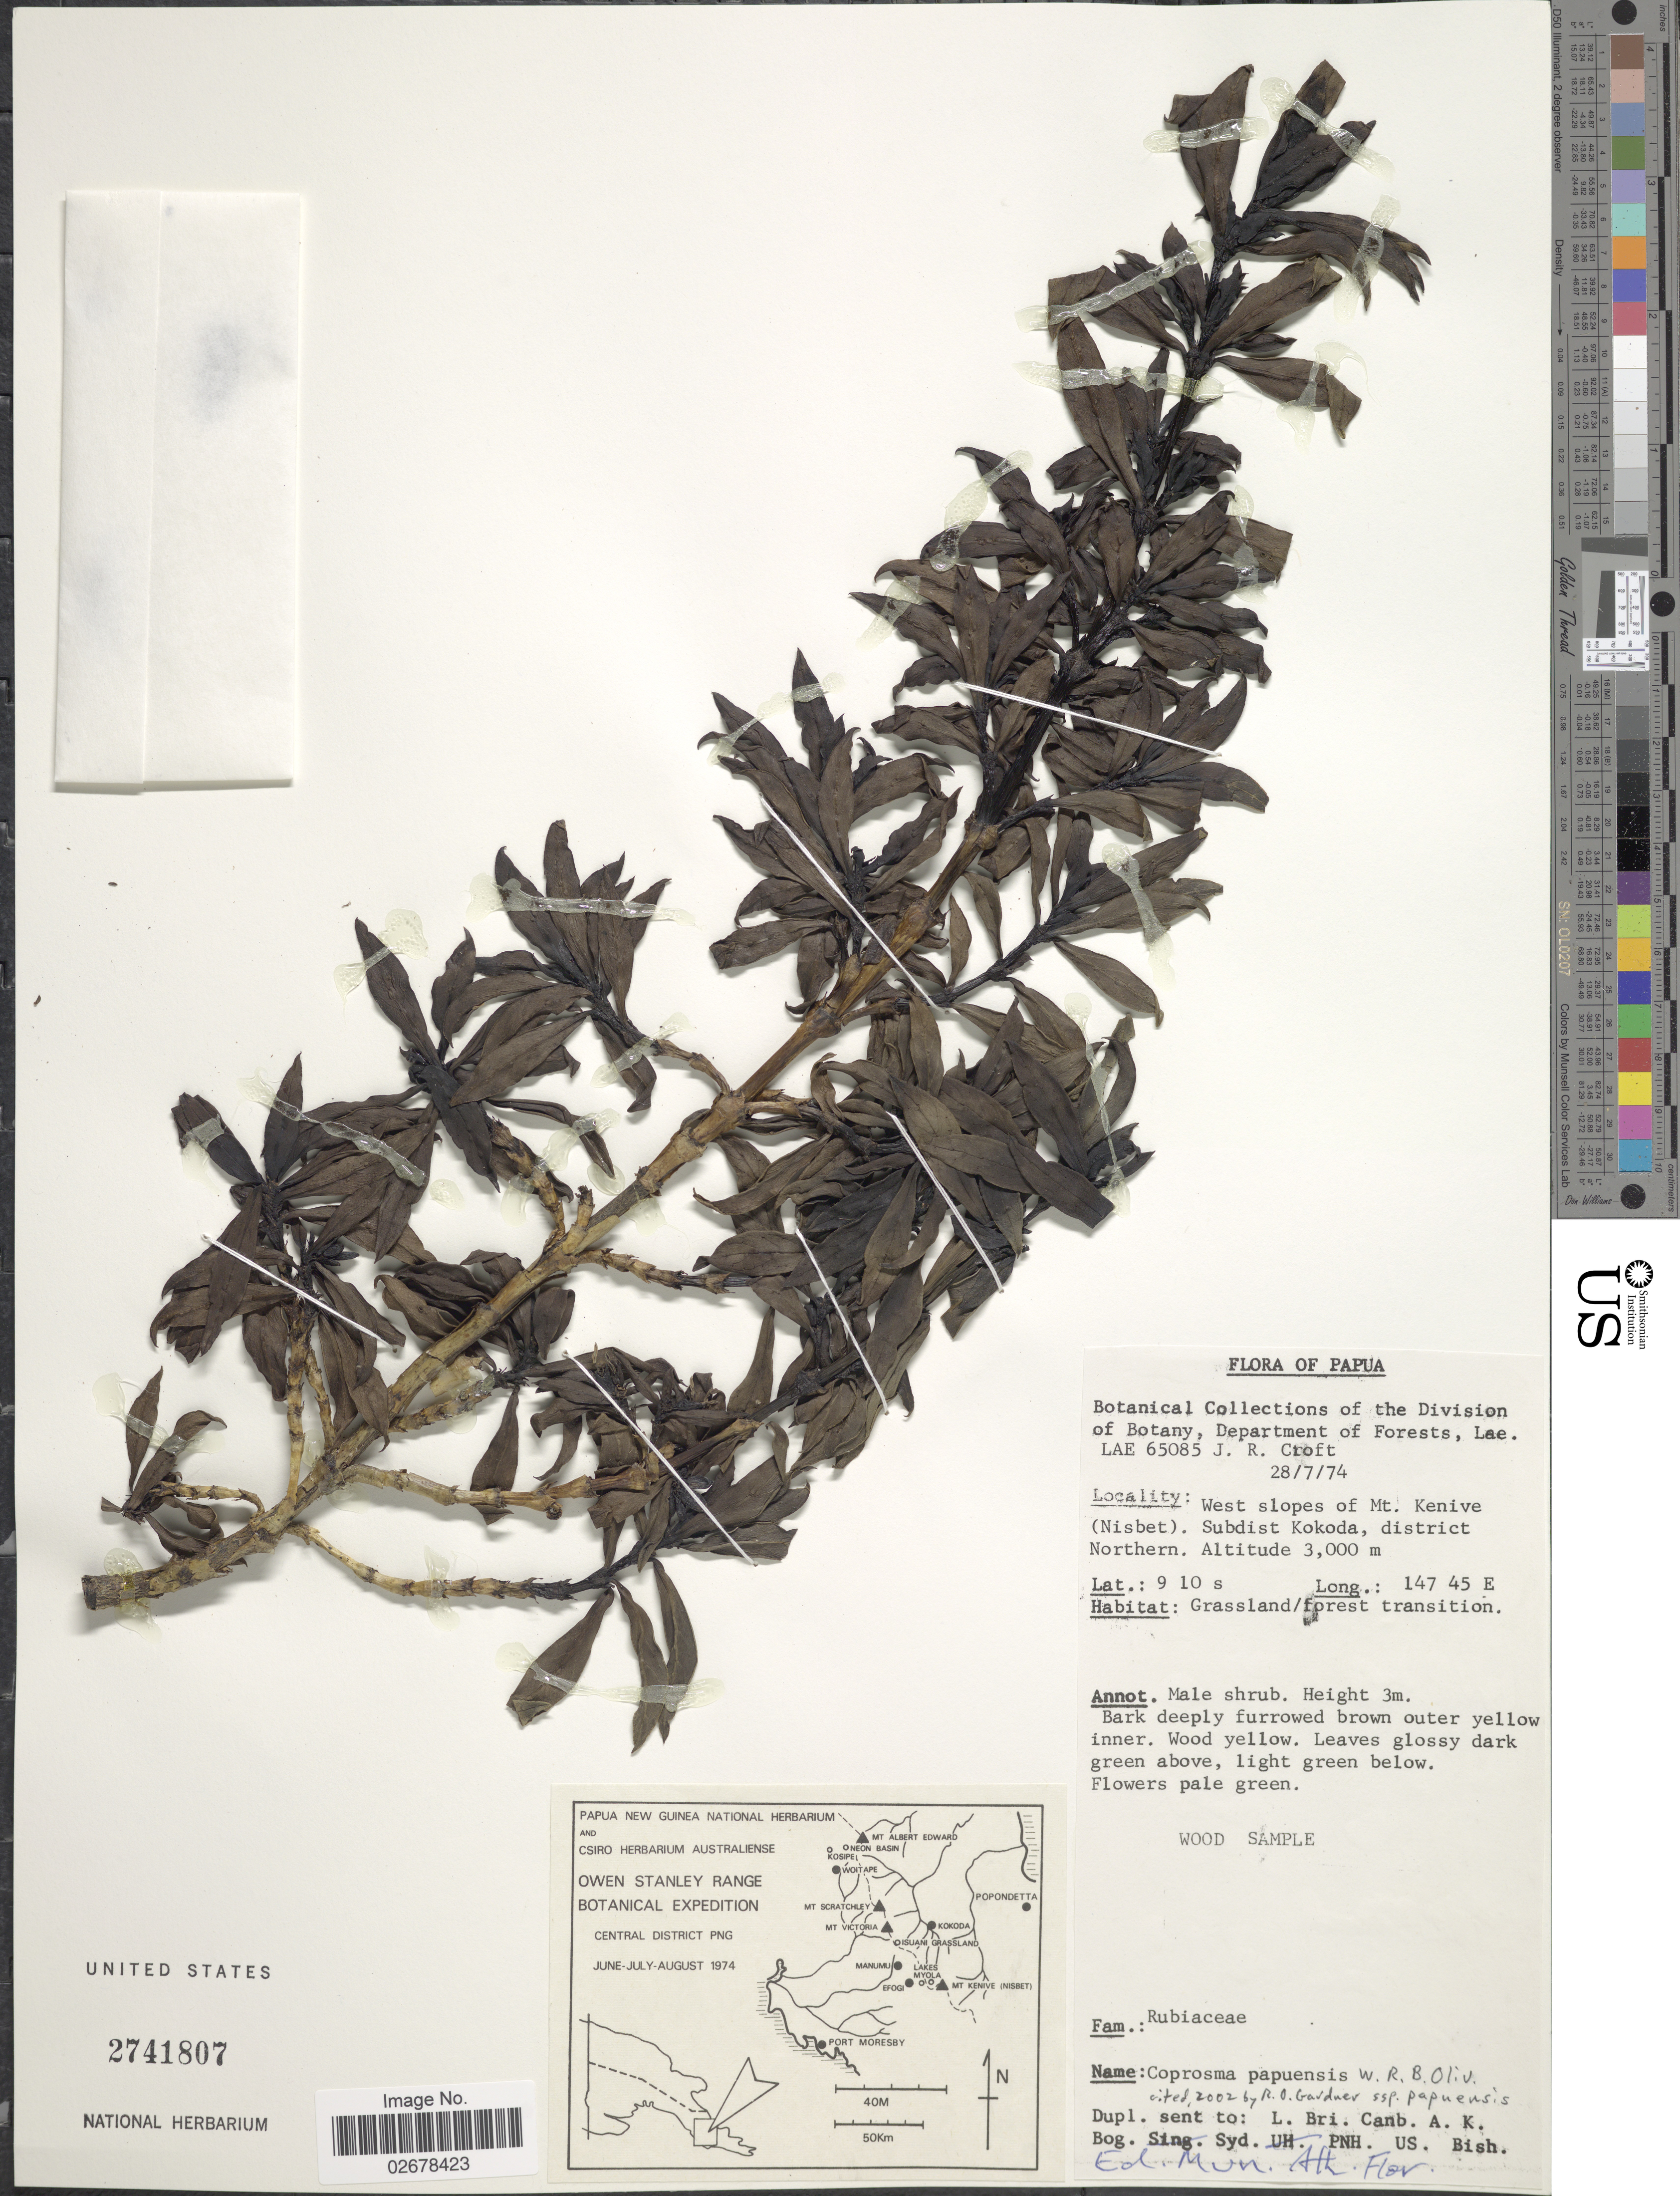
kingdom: Plantae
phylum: Tracheophyta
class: Magnoliopsida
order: Gentianales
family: Rubiaceae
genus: Coprosma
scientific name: Coprosma papuensis subsp. papuensis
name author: W.R.B. Oliv.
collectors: J. Croft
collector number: LAE 65085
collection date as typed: Transcribed d/m/y: 28/7/74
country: Papua New Guinea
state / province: Northern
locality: Papua, West slopes of Mt. Kenive (Nisbet), Subdist Kodoka.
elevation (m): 3000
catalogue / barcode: US 2741807